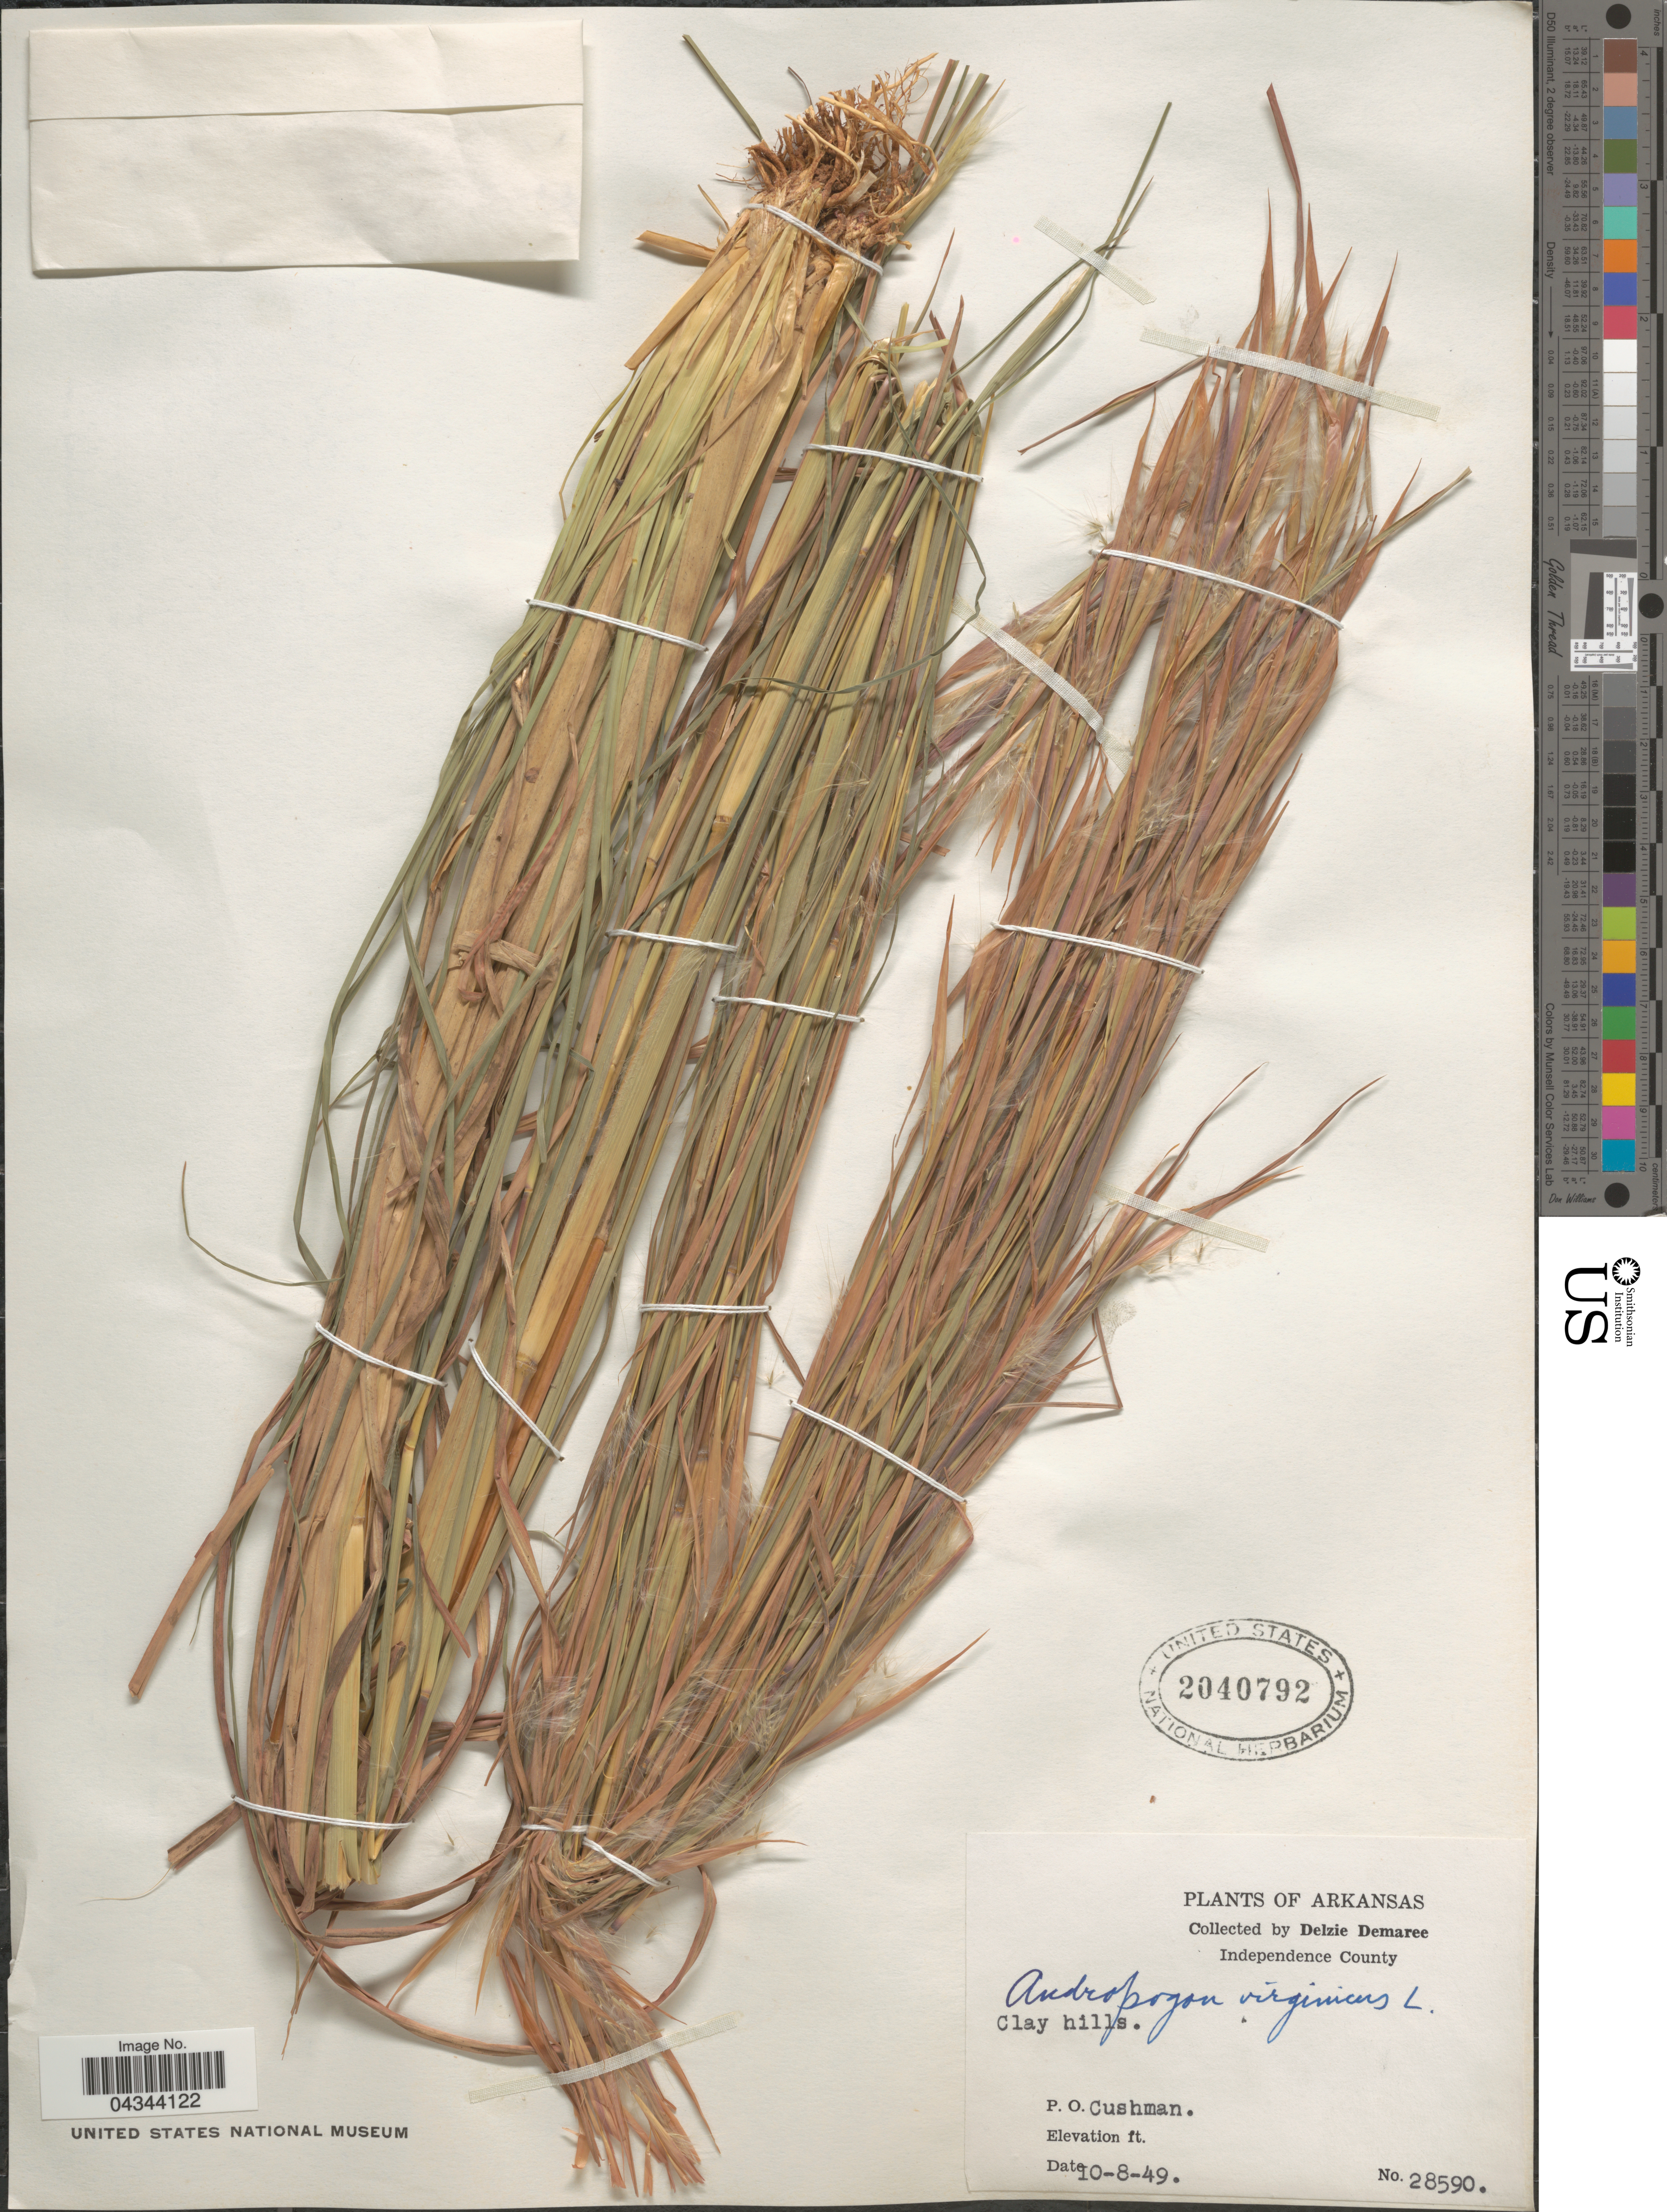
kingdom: Plantae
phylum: Tracheophyta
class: Liliopsida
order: Poales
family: Poaceae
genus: Andropogon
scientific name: Andropogon virginicus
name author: L.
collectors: D. Demaree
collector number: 28590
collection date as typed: Transcribed d/m/y: 8/10/49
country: United States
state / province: Arkansas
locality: Independence County. P. O. Cushman.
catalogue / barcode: US 2040792